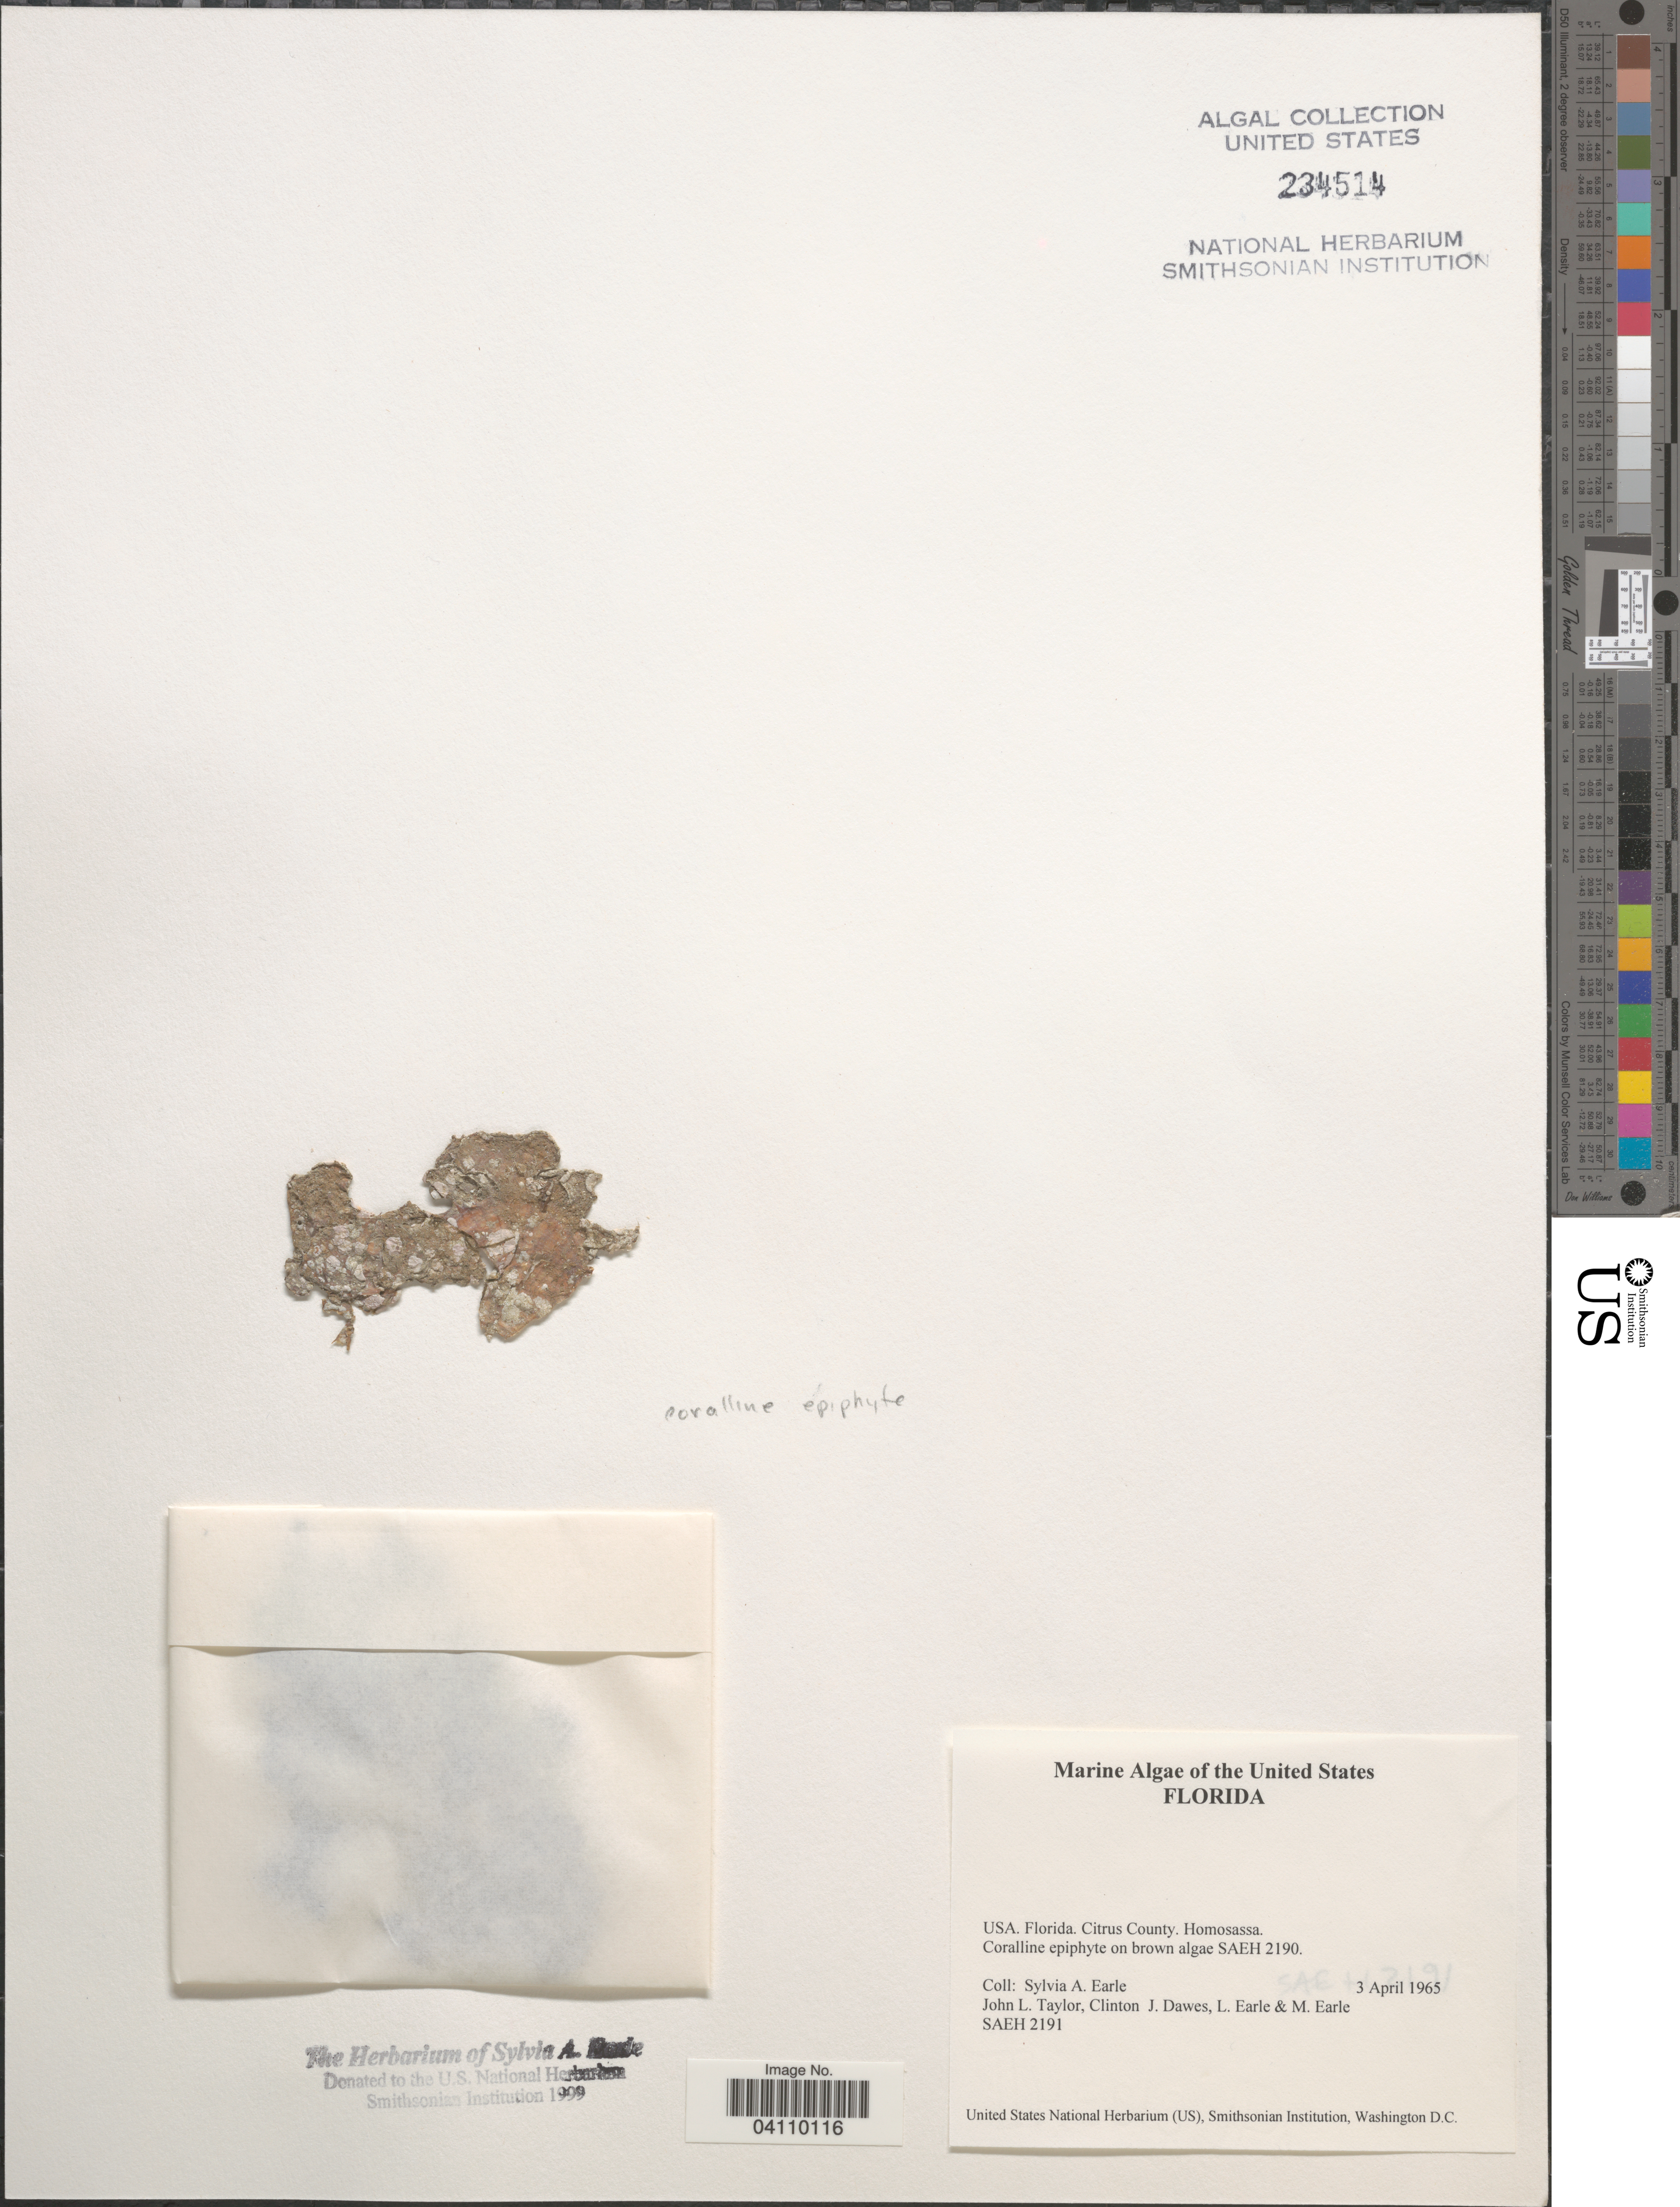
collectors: S. A. Earle, J. L. Taylor, C. Dawes, L. Earle & M. Earle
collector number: SAEH2191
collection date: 1965-04-03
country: United States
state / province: Florida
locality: Citrus County. Homosassa.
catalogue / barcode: US 234514